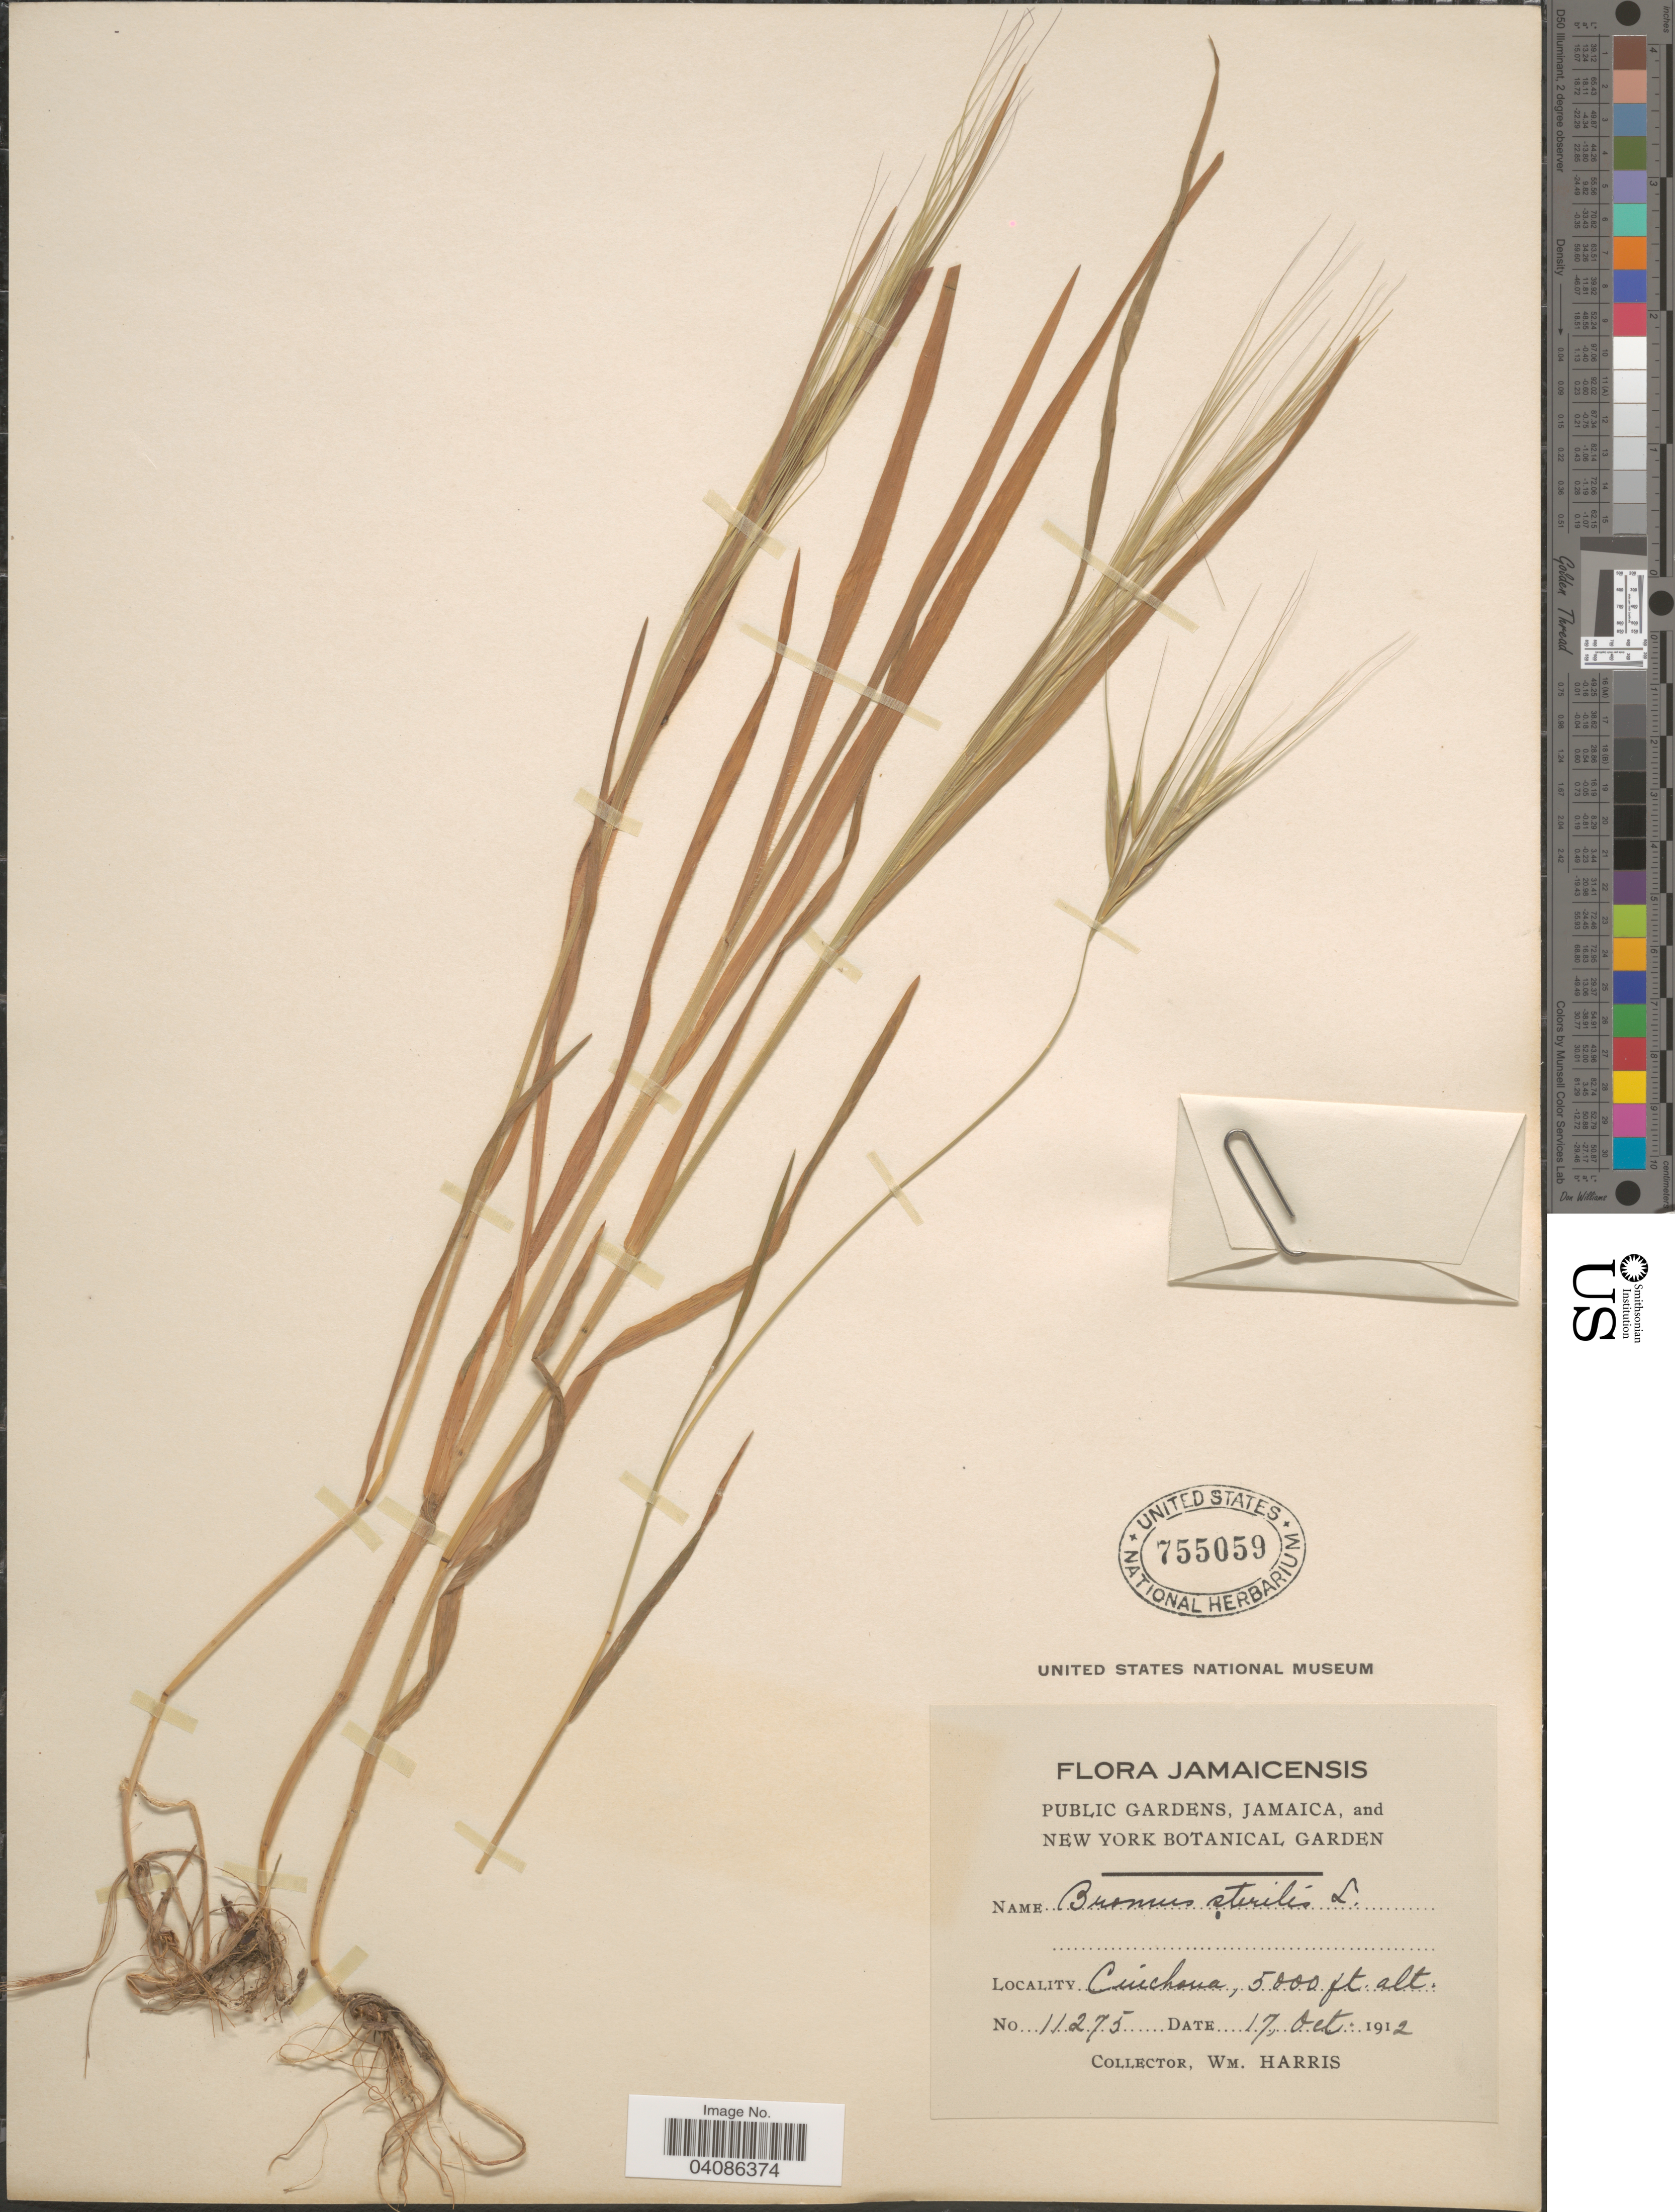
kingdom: Plantae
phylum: Tracheophyta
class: Liliopsida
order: Poales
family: Poaceae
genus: Bromus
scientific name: Bromus sterilis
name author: L.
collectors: W. H. Harris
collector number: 11275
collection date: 1912-10-17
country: Jamaica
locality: Cinchona.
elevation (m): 1524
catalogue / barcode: US 755059